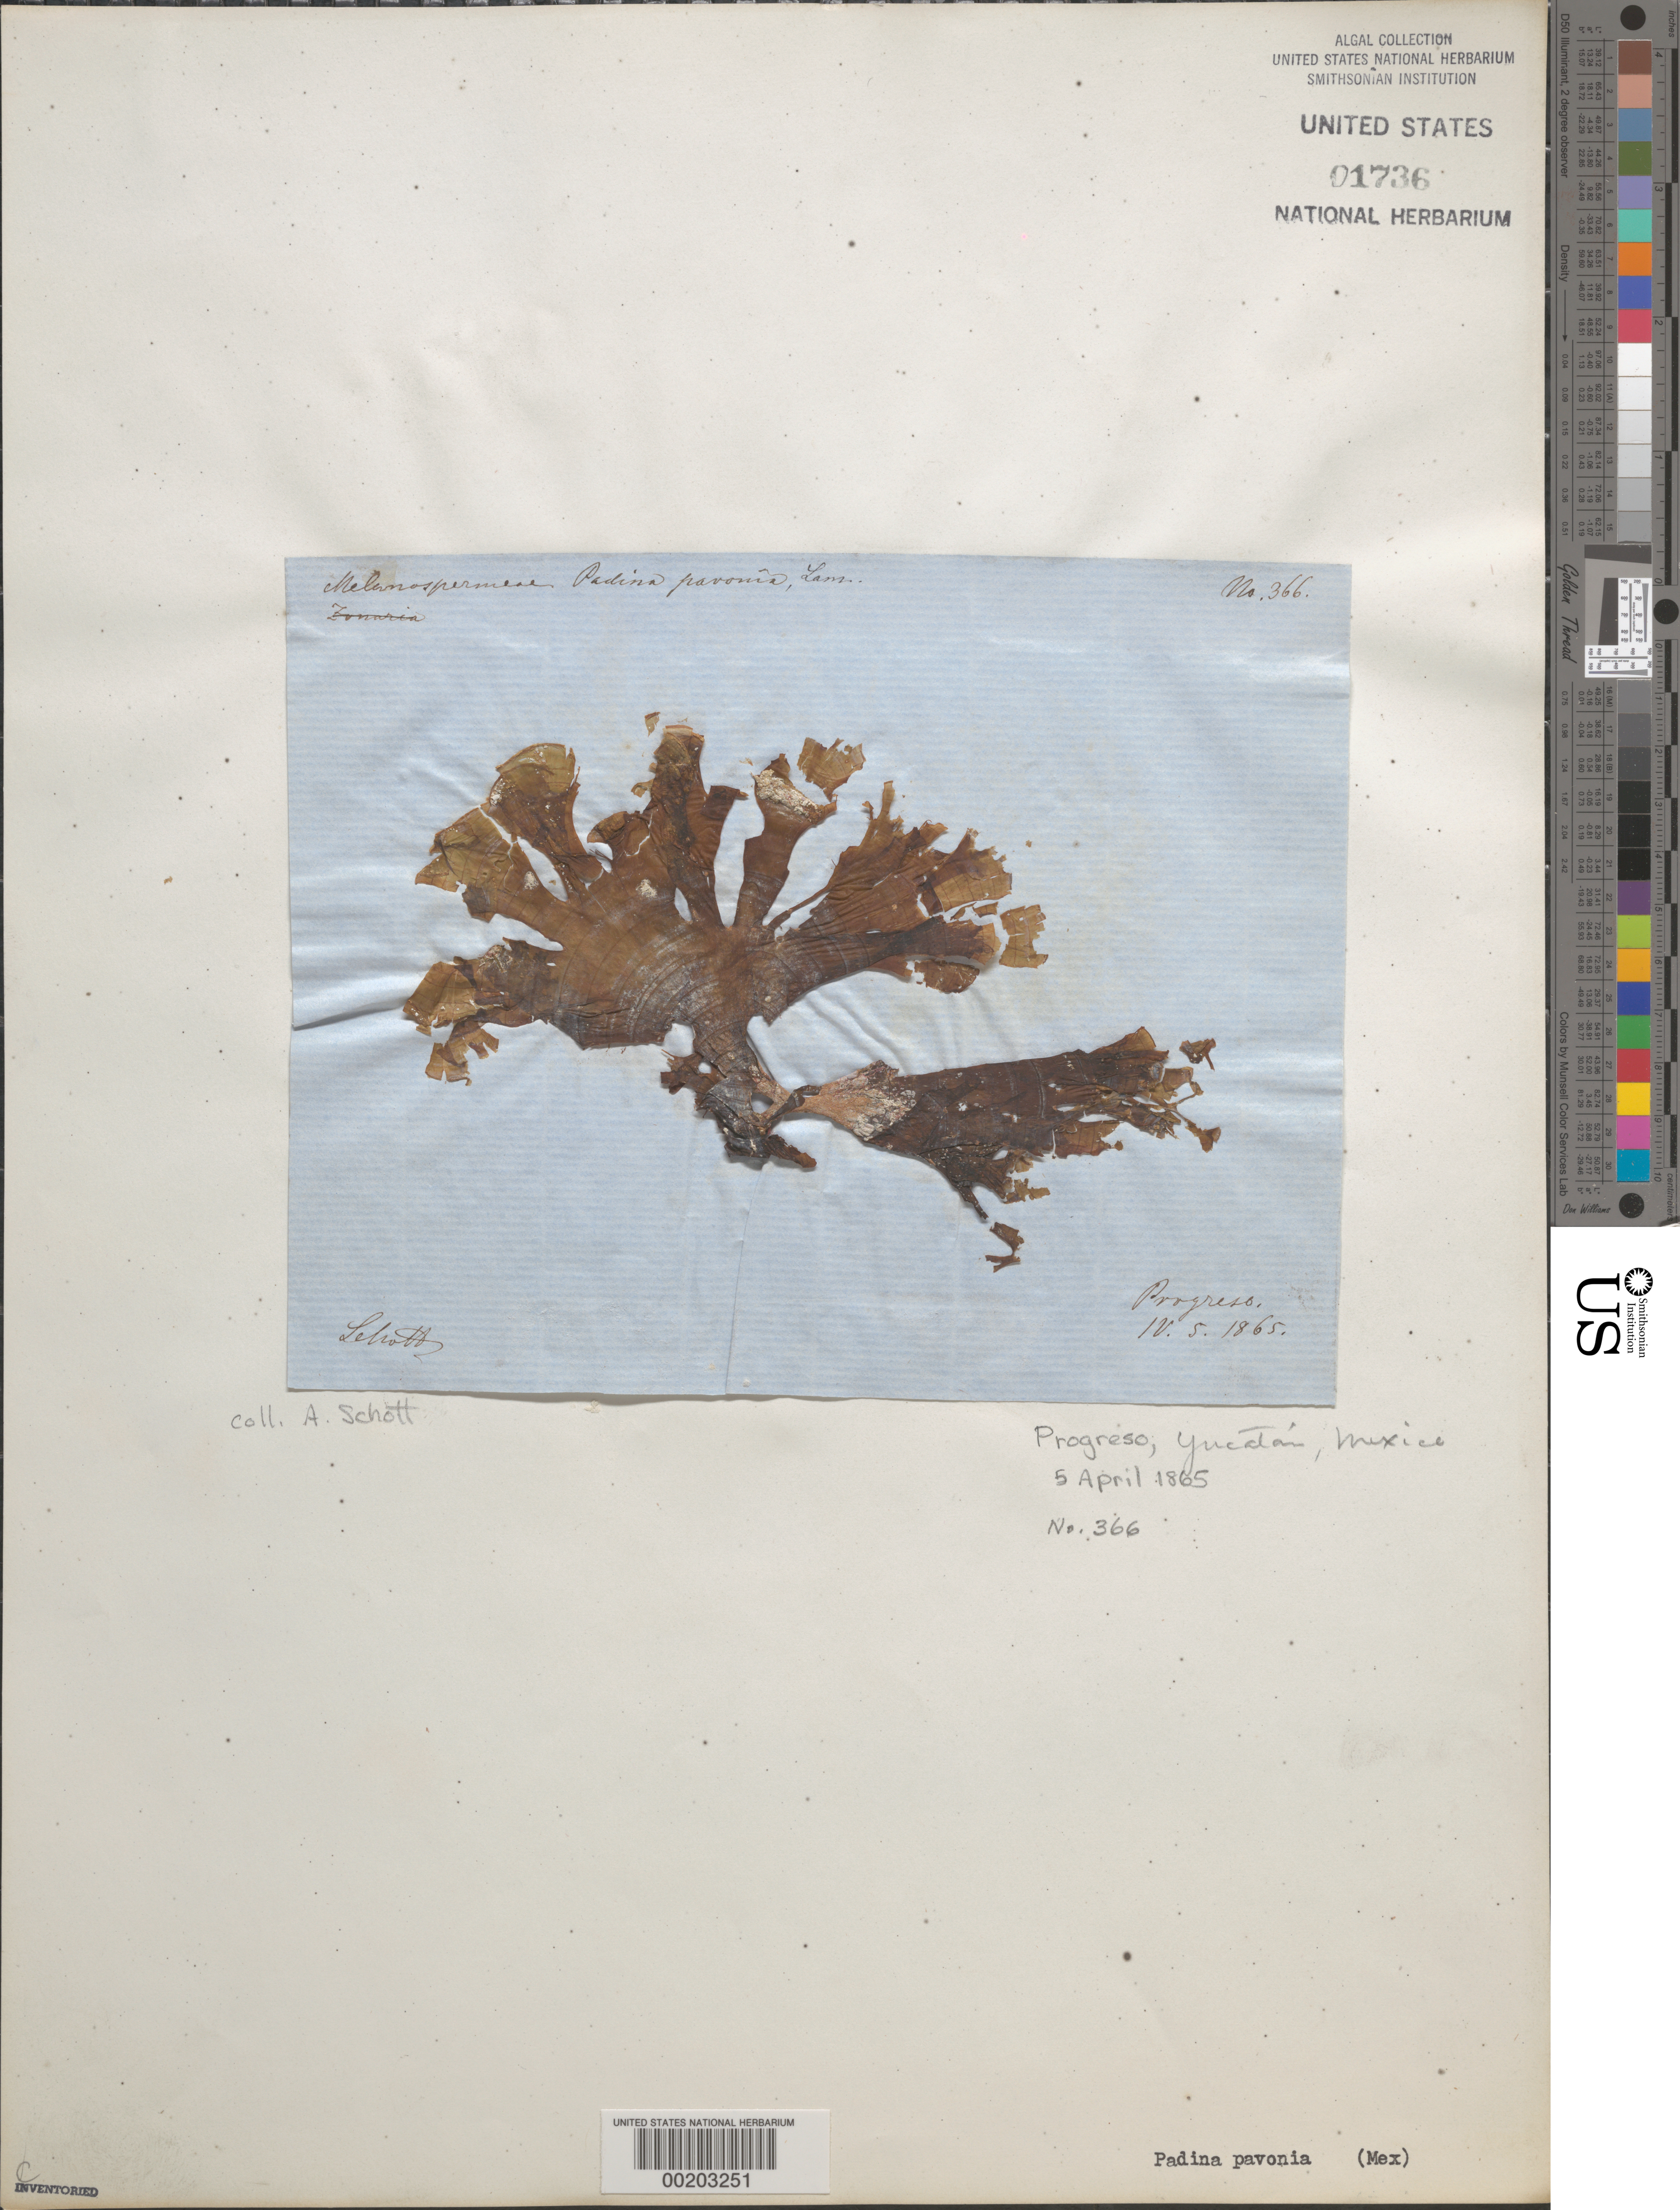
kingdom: Chromista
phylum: Ochrophyta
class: Phaeophyceae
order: Dictyotales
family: Dictyotaceae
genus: Padina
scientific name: Padina pavonica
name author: (L.) Thivy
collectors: A. C. V. Schott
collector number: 366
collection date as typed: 05 Apr 1865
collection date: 1865-04-05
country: Mexico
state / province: Yucatan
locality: Progreso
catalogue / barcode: US 1736